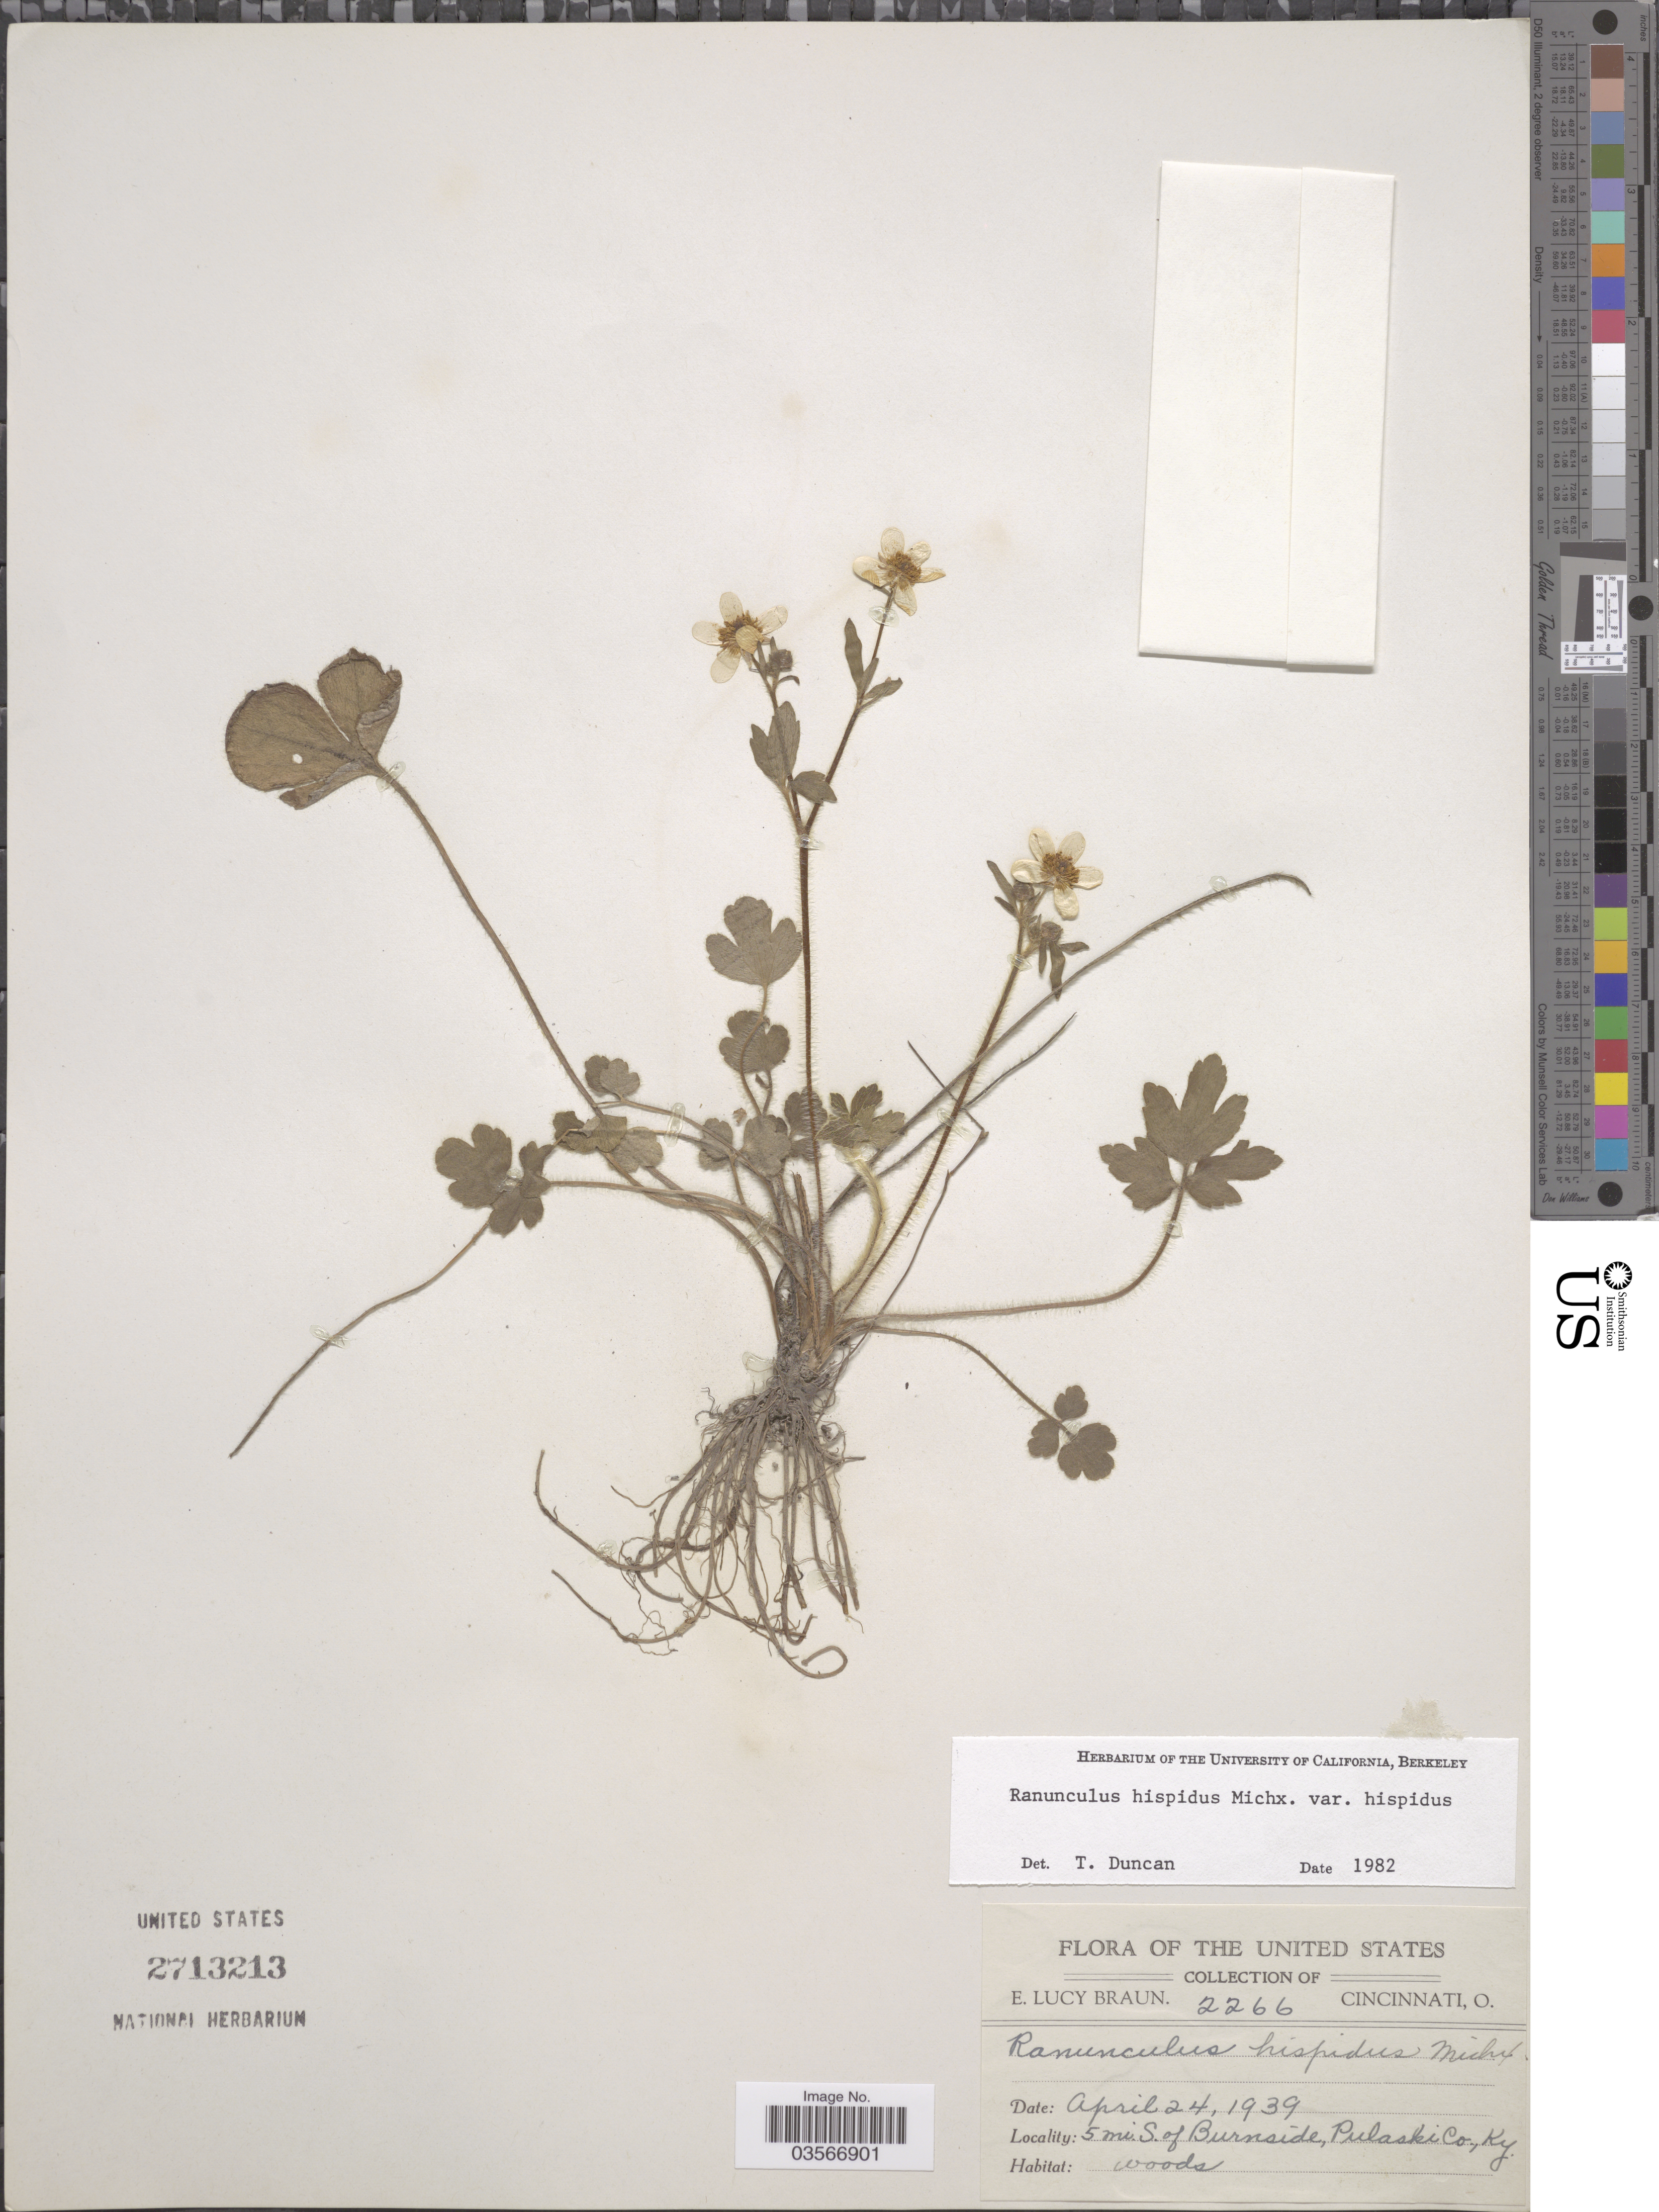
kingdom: Plantae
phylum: Tracheophyta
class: Magnoliopsida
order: Ranunculales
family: Ranunculaceae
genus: Ranunculus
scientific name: Ranunculus hispidus var. hispidus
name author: Michx.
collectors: E. L. Braun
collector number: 2266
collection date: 1939-04-24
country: United States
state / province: Kentucky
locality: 5 mi. S. of Burnside, Pulaski Co.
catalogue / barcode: US 2713213